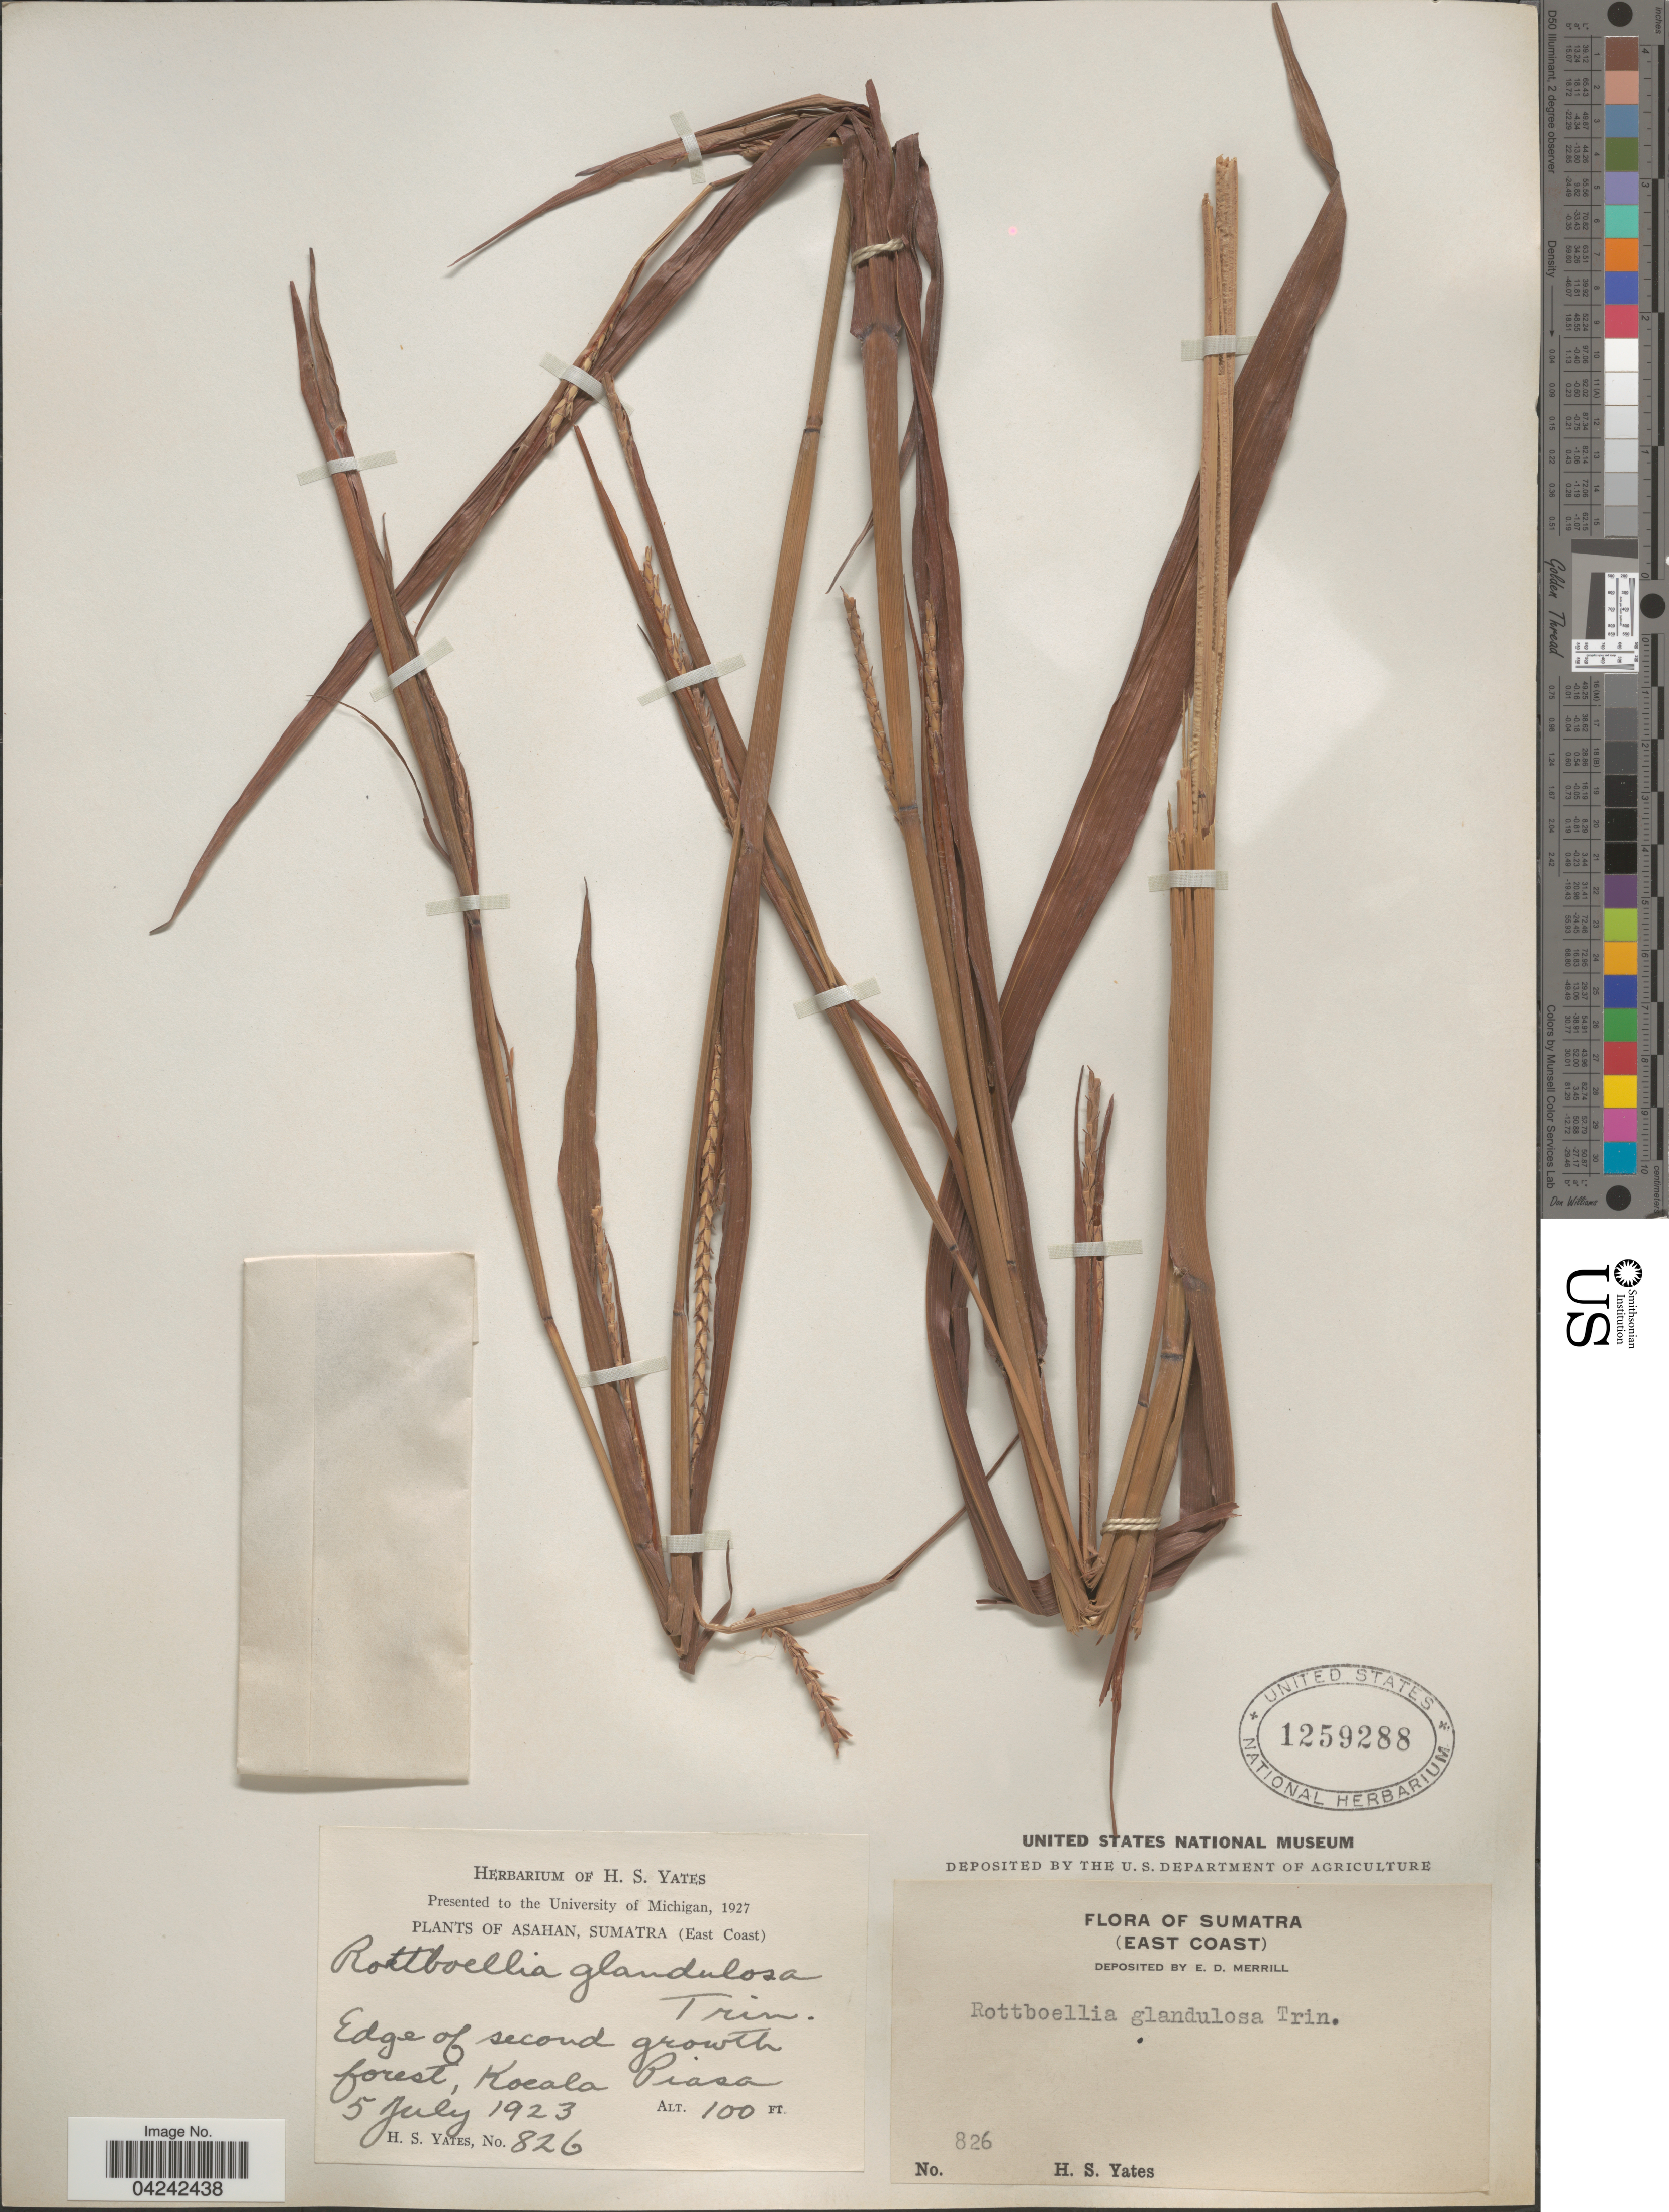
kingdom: Plantae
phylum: Tracheophyta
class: Liliopsida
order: Poales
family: Poaceae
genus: Rottboellia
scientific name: Rottboellia glandulosa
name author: Trin.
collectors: H. S. Yates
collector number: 826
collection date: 1923-07-05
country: Indonesia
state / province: Sumatra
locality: Asahan, Sumatra (East Coast). Edge of second growth forest, Koeala Piasa.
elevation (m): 30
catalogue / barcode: US 1259288